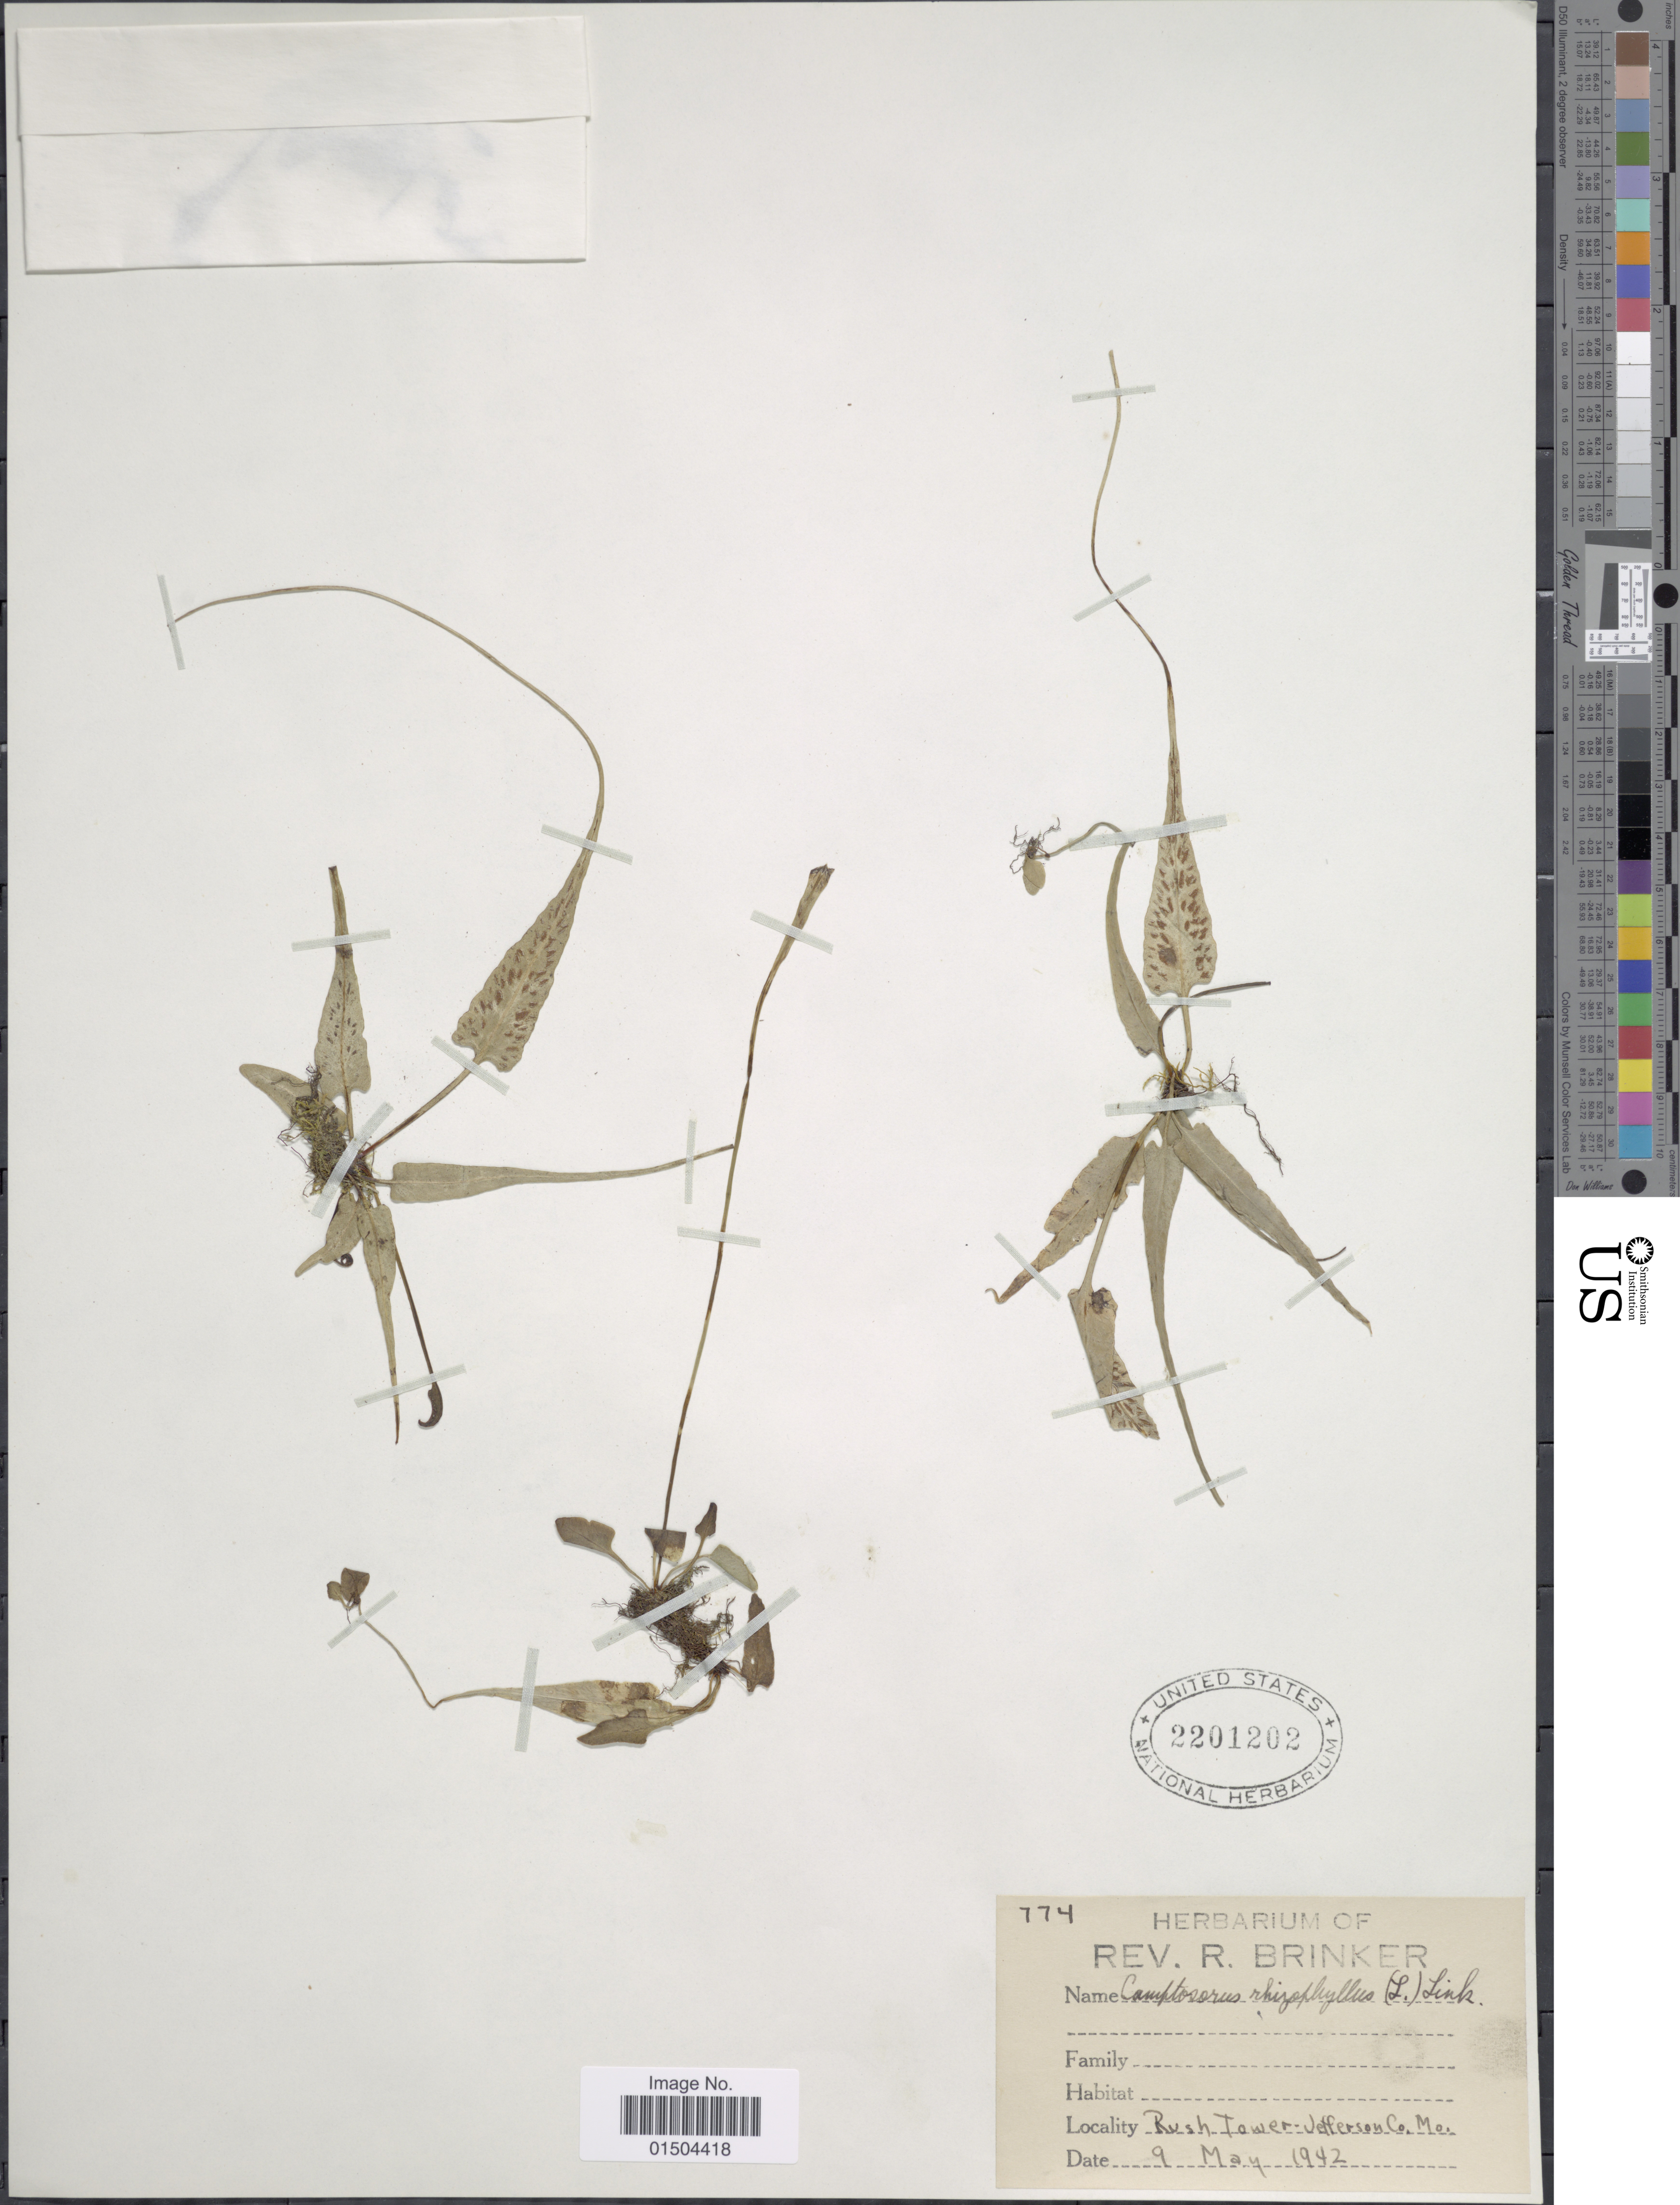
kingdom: Plantae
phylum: Tracheophyta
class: Polypodiopsida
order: Polypodiales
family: Aspleniaceae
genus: Asplenium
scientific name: Asplenium rhizophyllum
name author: L.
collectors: ex herb. Rev. R. Brinker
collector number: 774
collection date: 1942-05-09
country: United States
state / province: Missouri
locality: Rush Tower - Jefferson Co.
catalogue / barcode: US 2201202